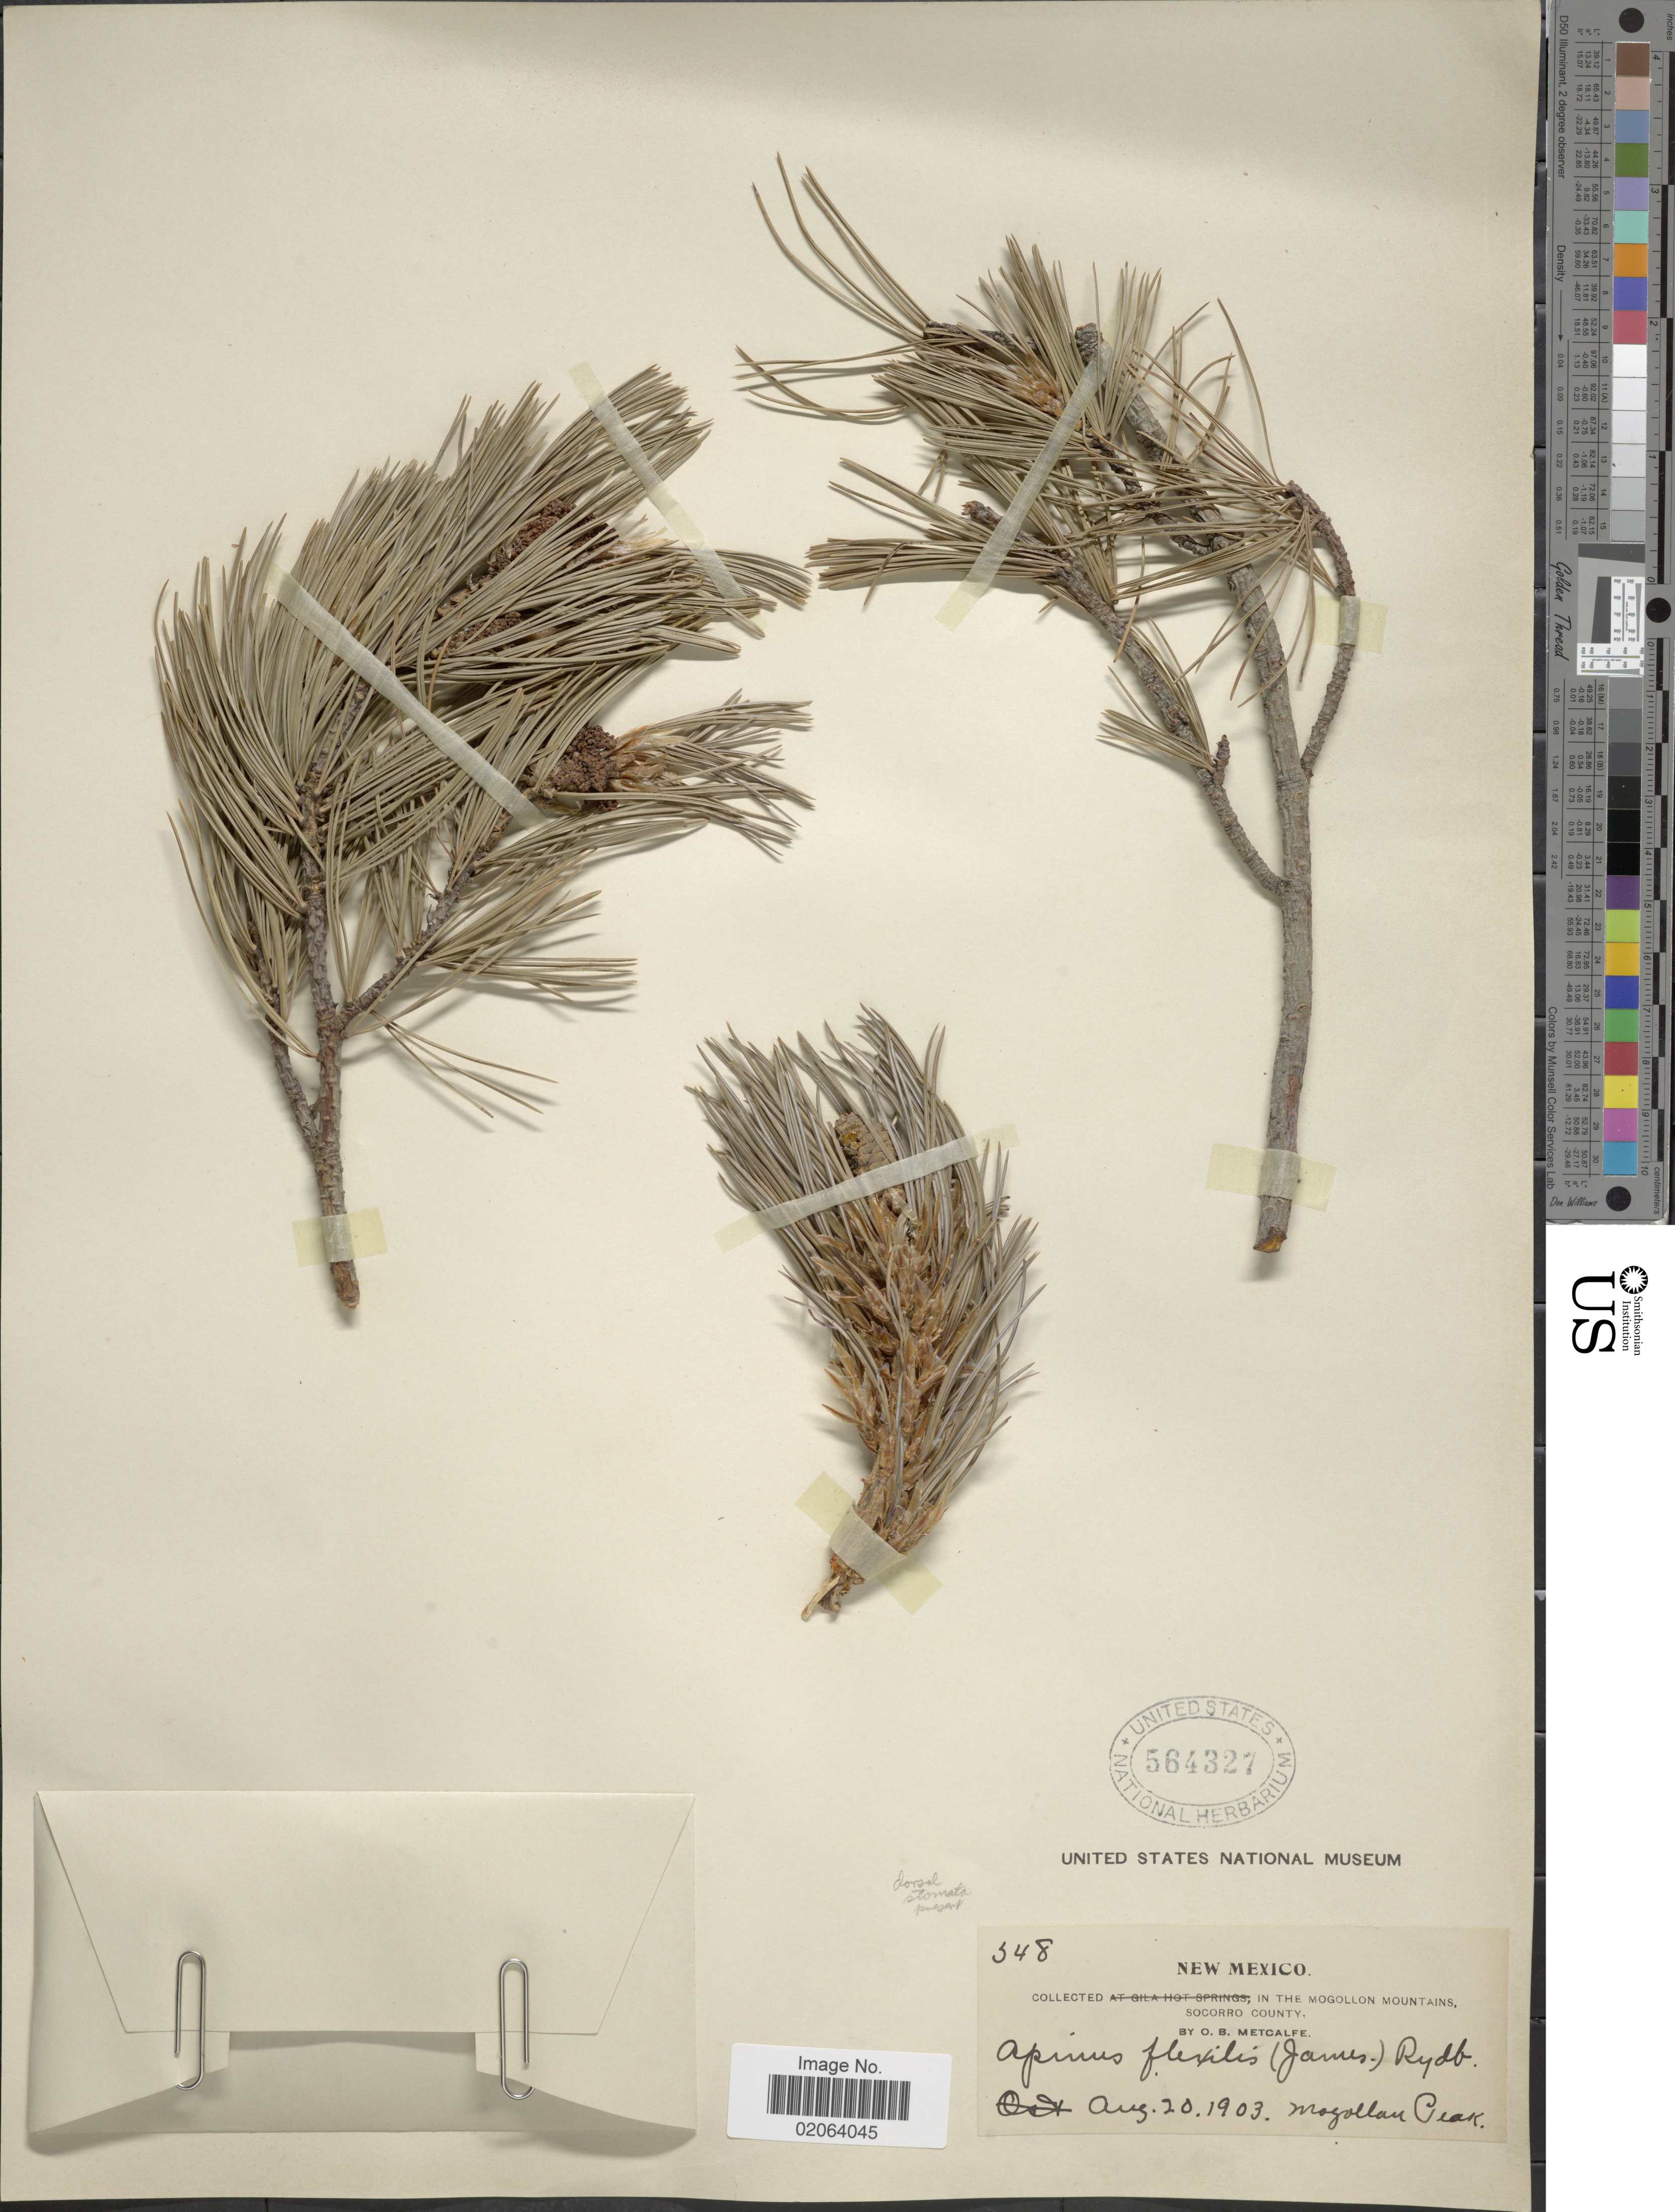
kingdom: Plantae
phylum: Tracheophyta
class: Pinopsida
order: Pinales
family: Pinaceae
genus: Pinus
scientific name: Pinus flexilis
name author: E. James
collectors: O. B. Metcalfe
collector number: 348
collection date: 1903-08-20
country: United States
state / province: New Mexico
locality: Mogollon Mountains, Socorro County. Mogollan Peak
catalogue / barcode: US 564327